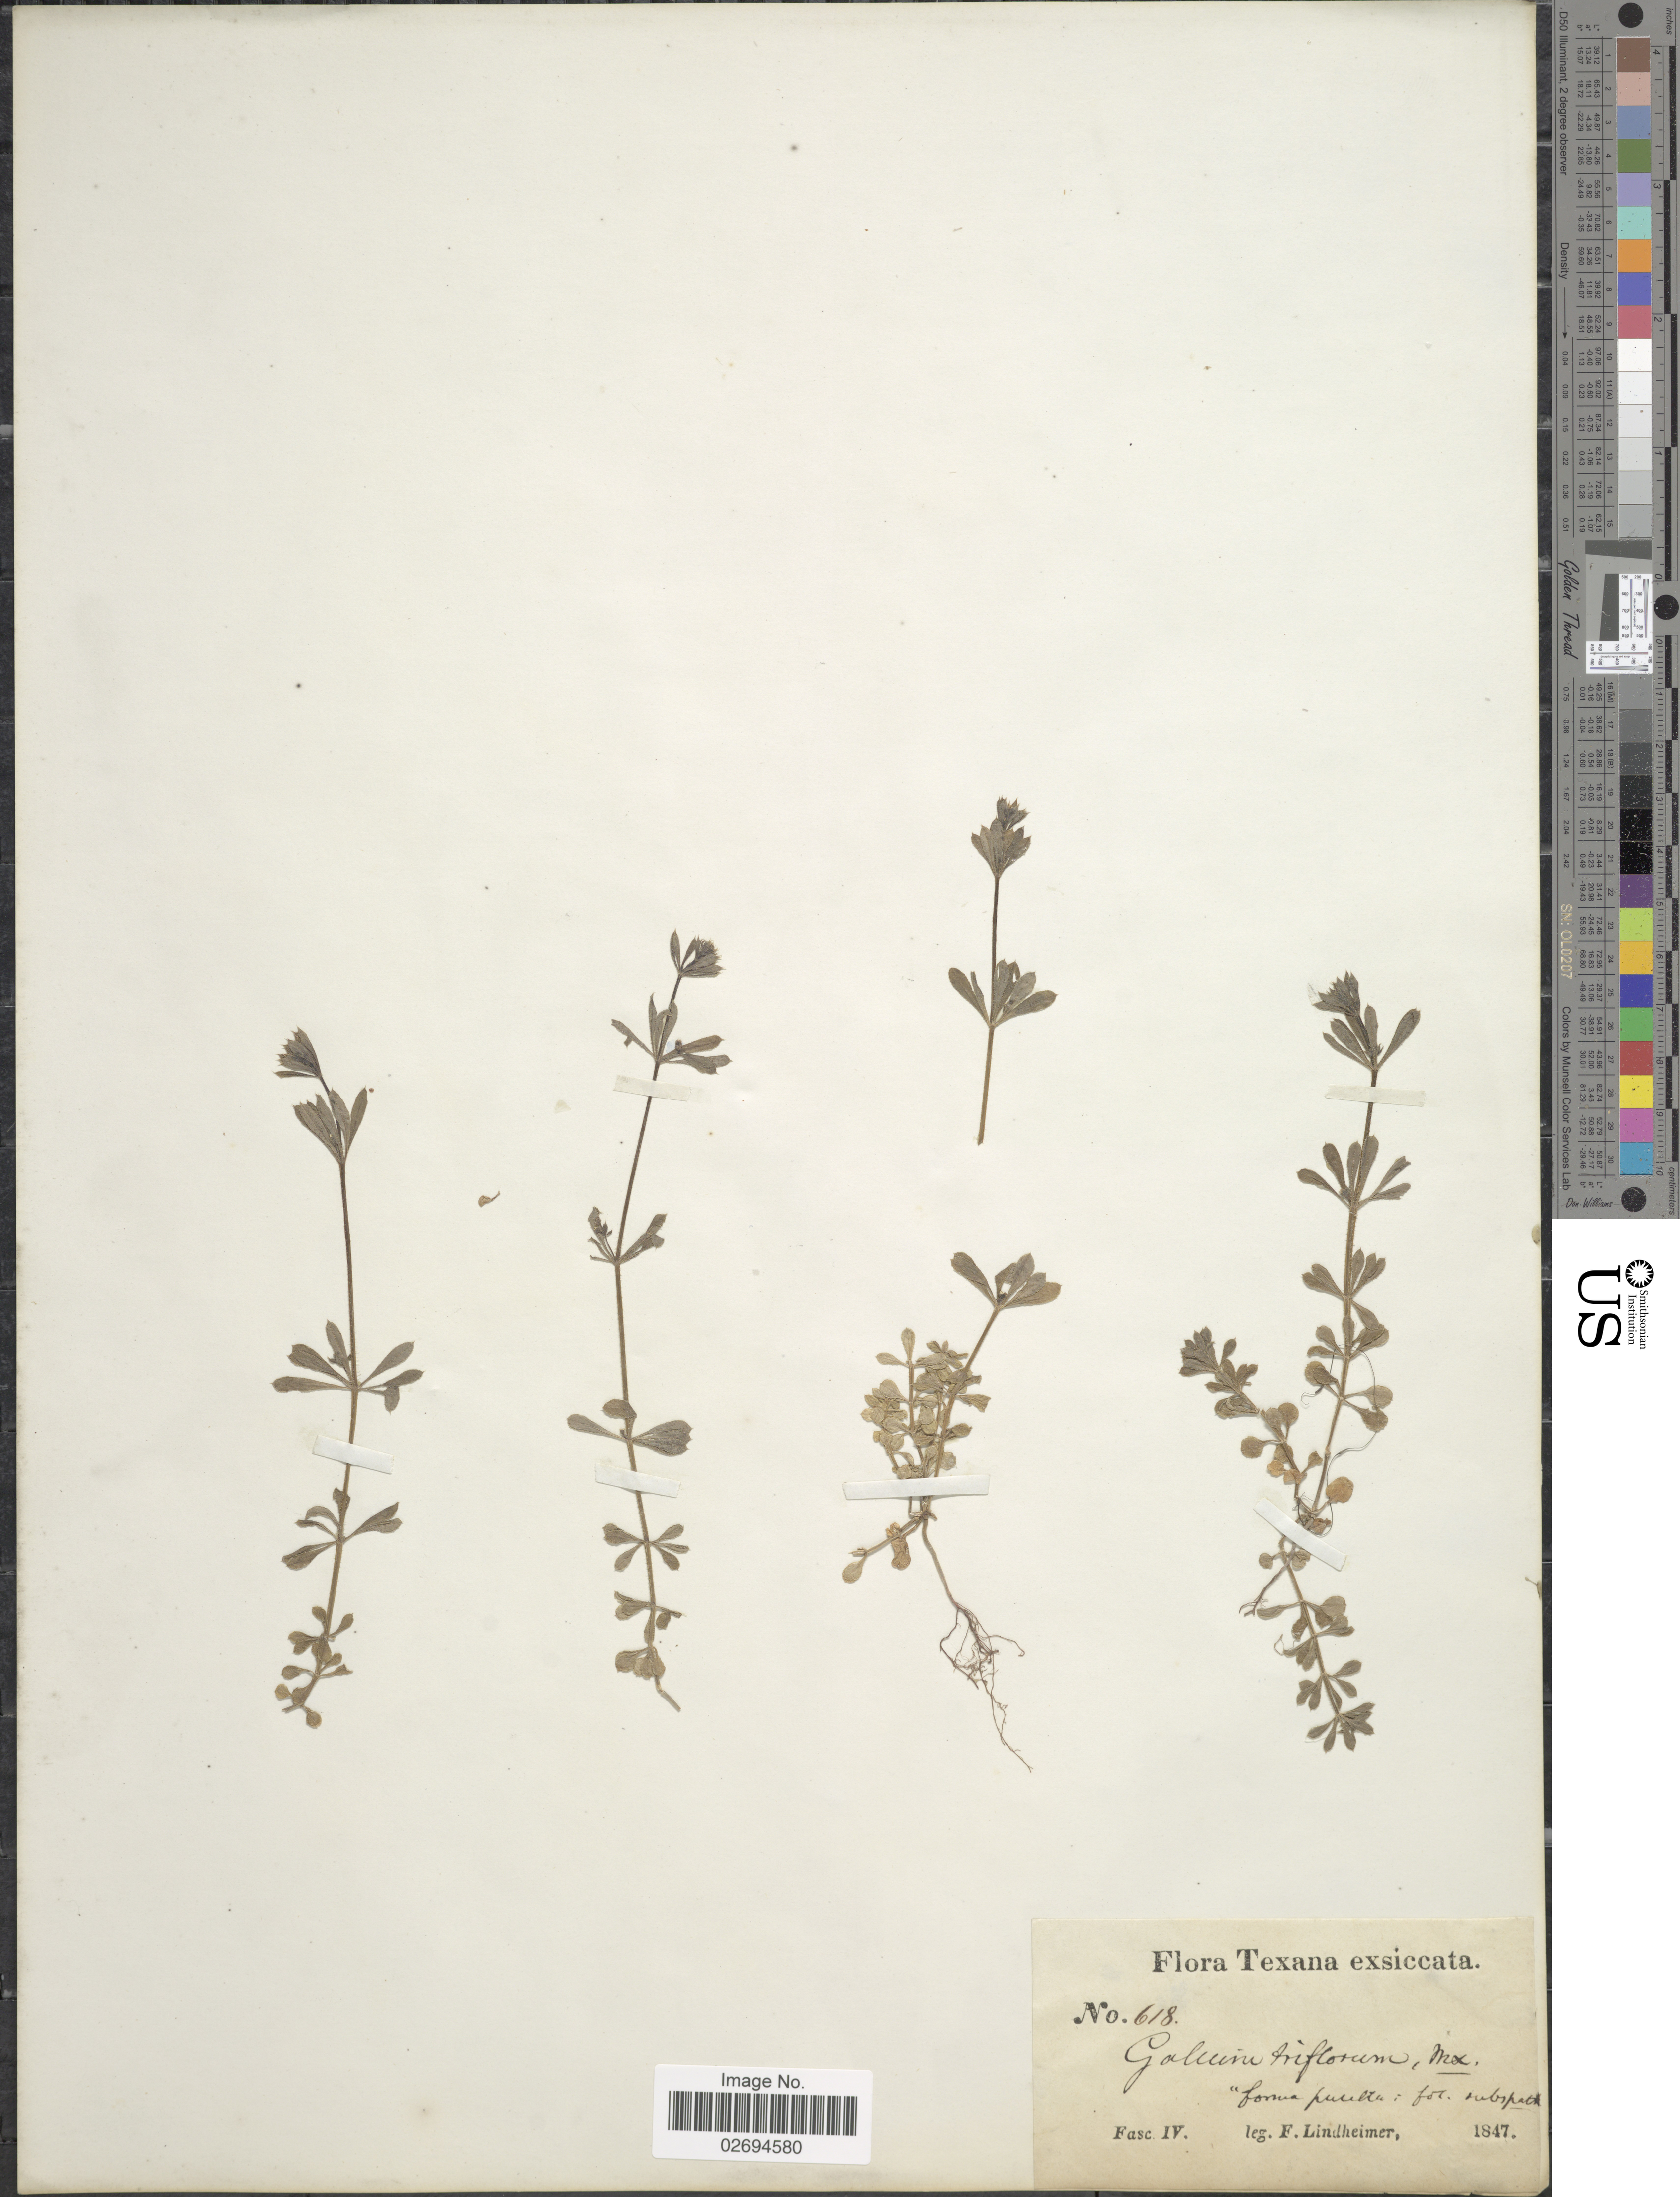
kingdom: Plantae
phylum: Tracheophyta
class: Magnoliopsida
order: Gentianales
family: Rubiaceae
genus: Galium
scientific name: Galium triflorum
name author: Michx.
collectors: F. J. Lindheimer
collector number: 618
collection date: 1847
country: United States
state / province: Texas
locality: Fase IV.